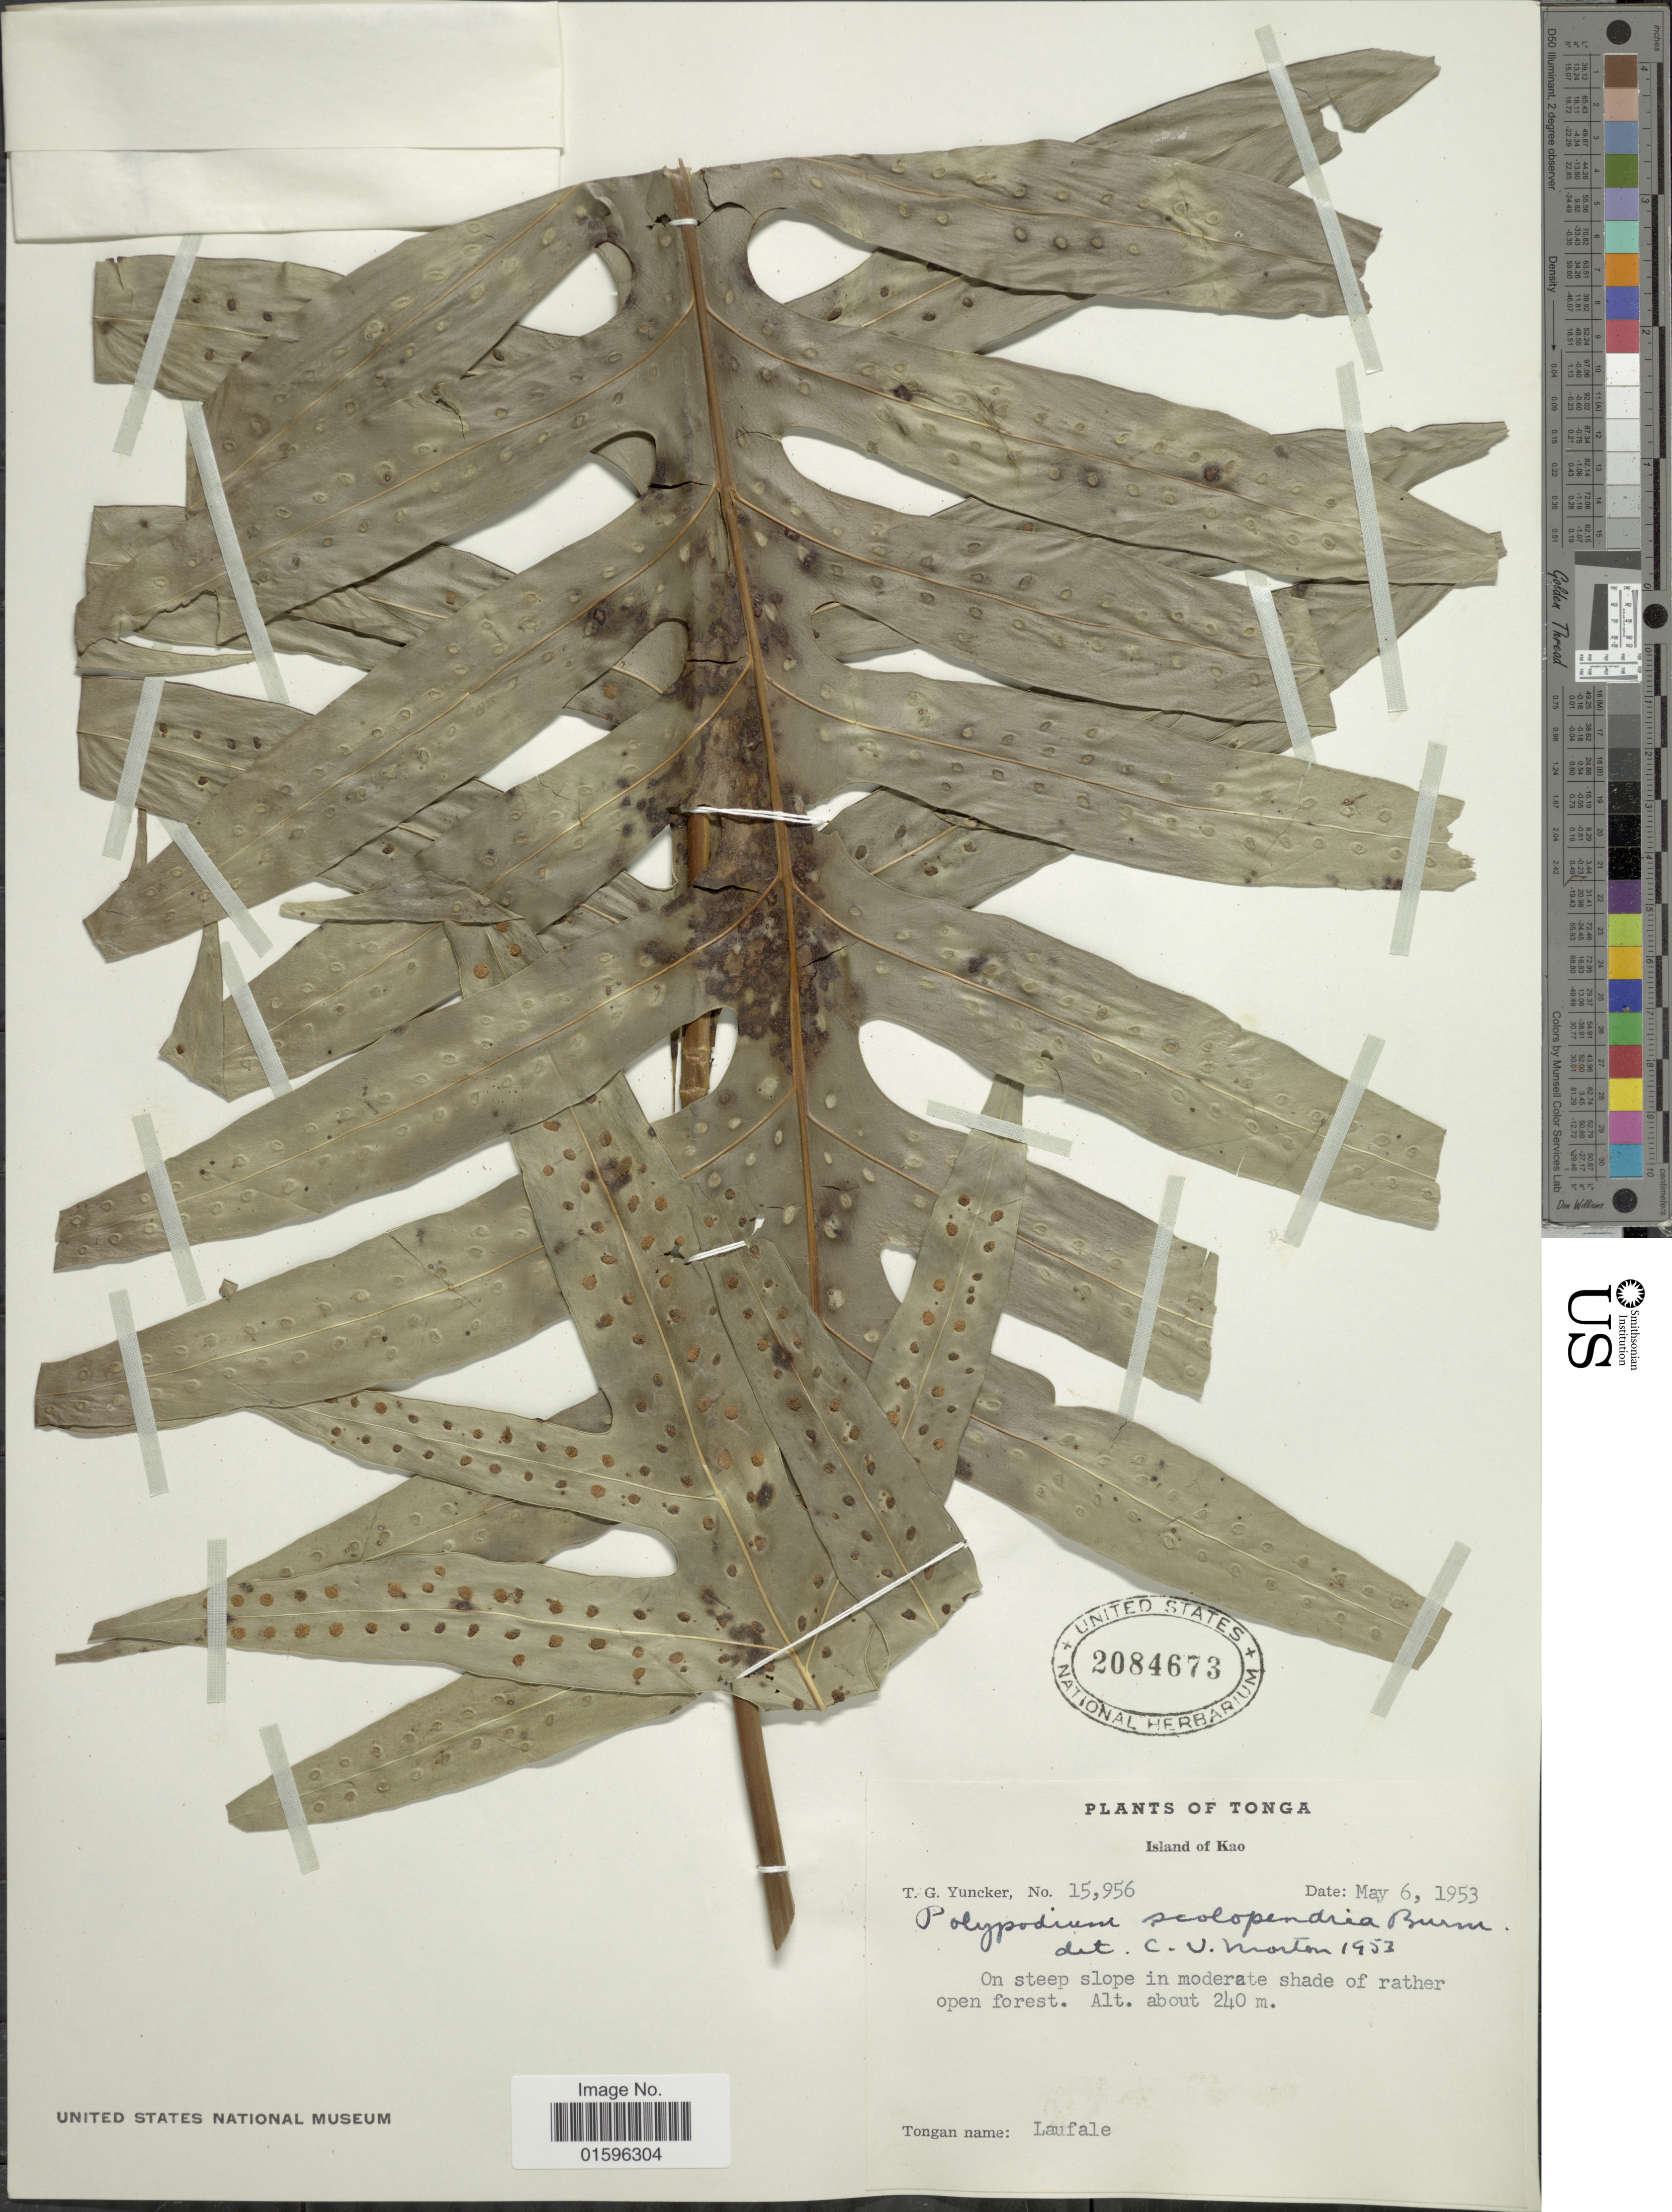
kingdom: Plantae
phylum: Tracheophyta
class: Polypodiopsida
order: Polypodiales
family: Polypodiaceae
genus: Polypodium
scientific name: Polypodium scolopendria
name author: Burm. f.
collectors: T. G. Yuncker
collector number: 15956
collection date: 1953-05-06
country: Tonga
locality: Tonga, Island of Kao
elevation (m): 240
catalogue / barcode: US 2084673